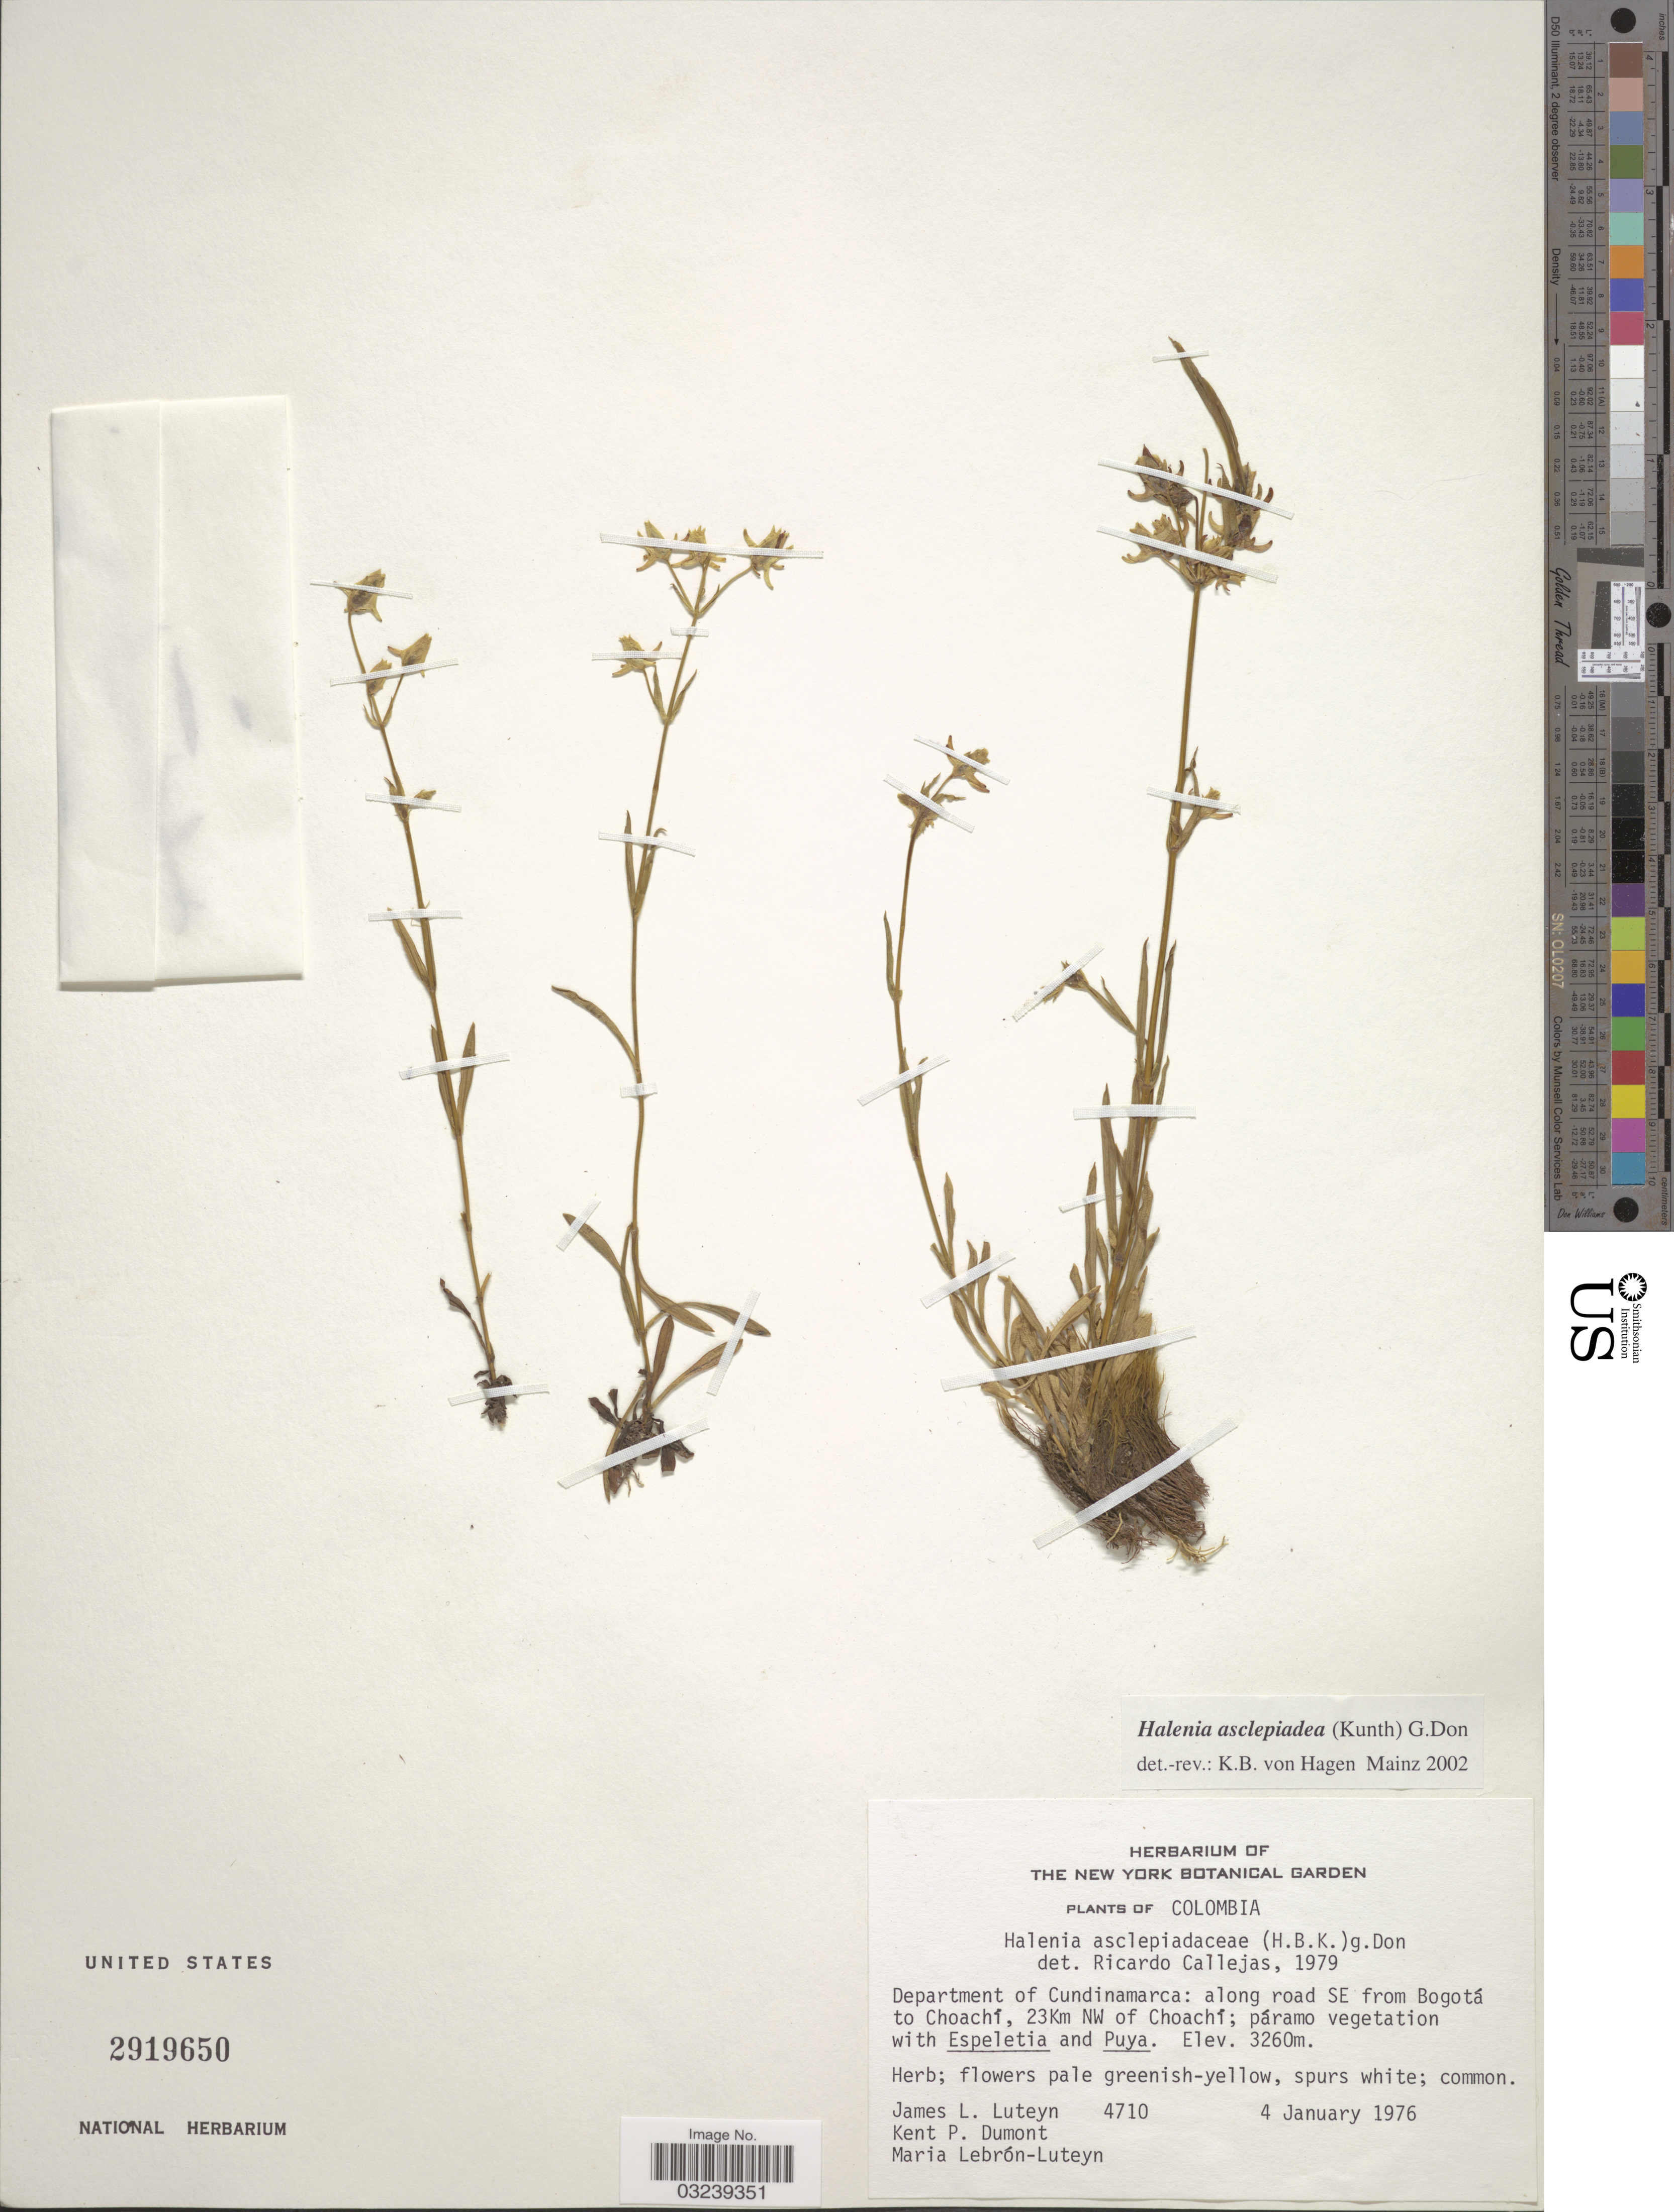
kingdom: Plantae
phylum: Tracheophyta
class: Magnoliopsida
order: Gentianales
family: Gentianaceae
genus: Halenia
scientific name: Halenia asclepiadea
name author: (Kunth) G. Don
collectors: J. L. Luteyn, K. P. Dumont & M. L. Lebrón-Luteyn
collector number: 4710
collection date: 1976-01-04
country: Colombia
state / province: Cundinamarca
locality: Department of Cundinamarca: along road SE from Bogotá to Choachí, 23 Km NW of Choachí.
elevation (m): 3260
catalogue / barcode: US 2919650